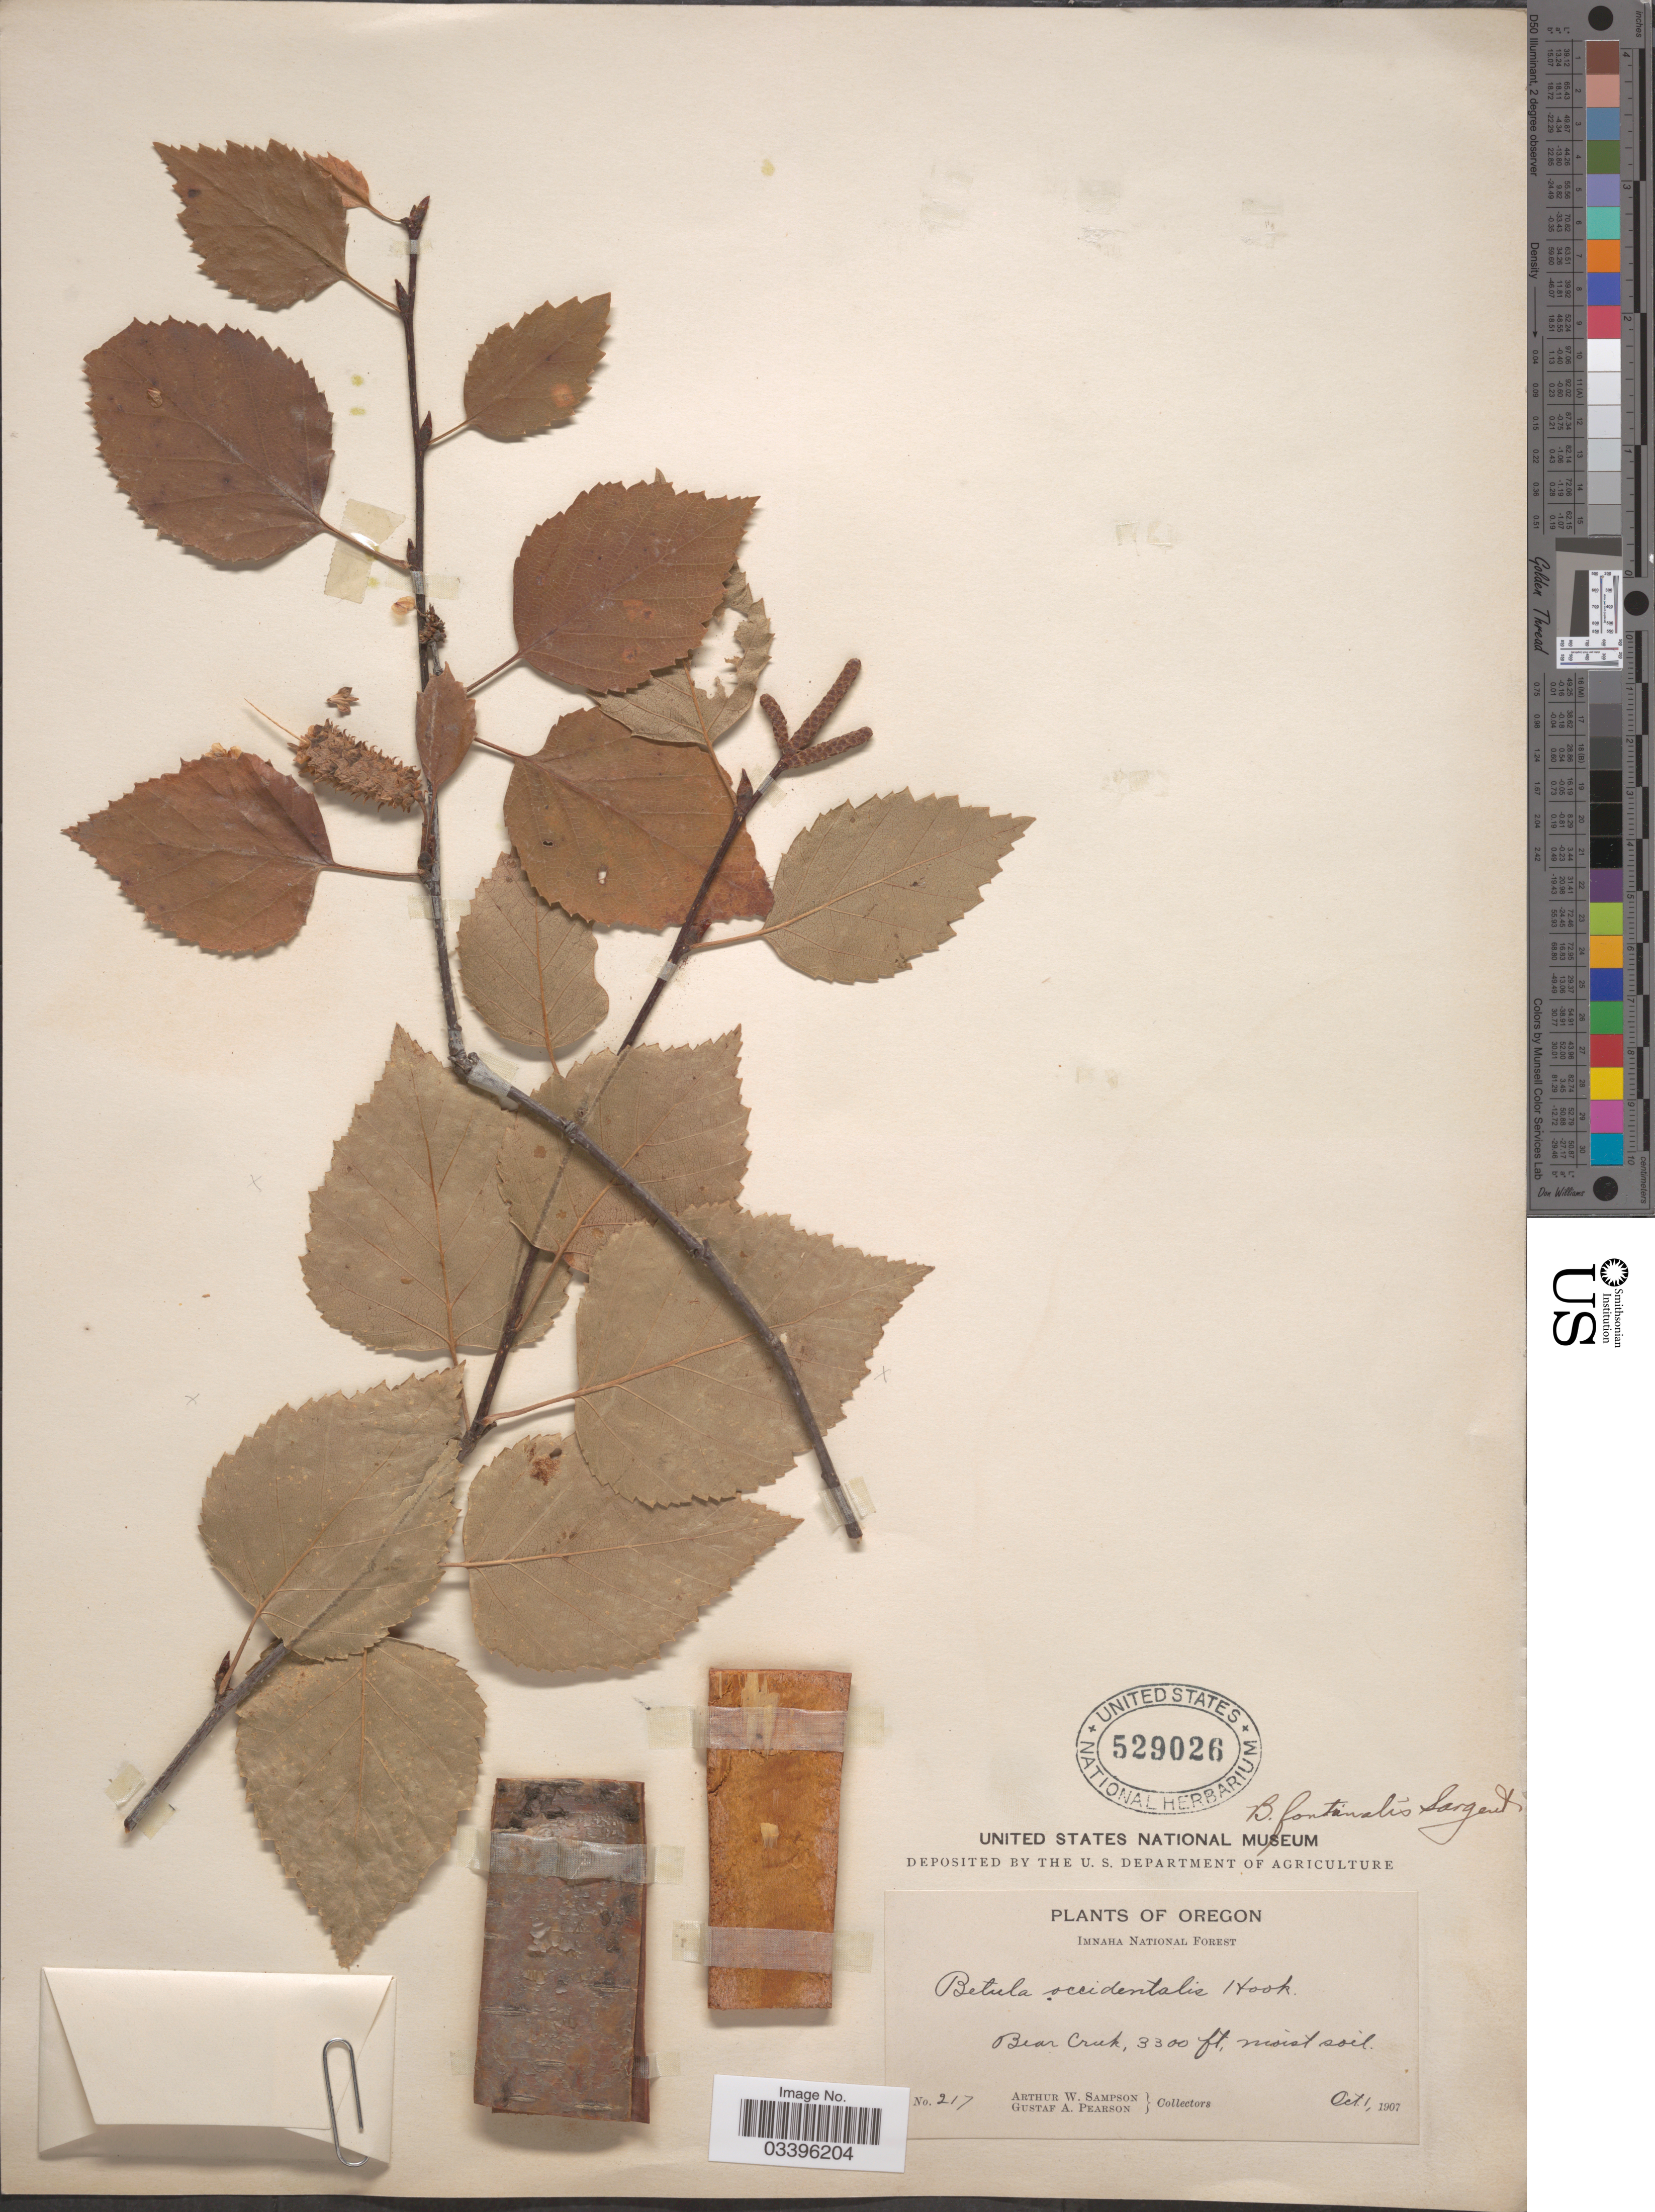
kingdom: Plantae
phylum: Tracheophyta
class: Magnoliopsida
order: Fagales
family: Betulaceae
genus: Betula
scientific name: Betula occidentalis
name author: Hook.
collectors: A. Sampson & G. Pearson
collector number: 217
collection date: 1907-10-01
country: United States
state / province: Oregon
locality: Imnaha National Forest, Bear Creek.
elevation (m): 1006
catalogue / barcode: US 529026